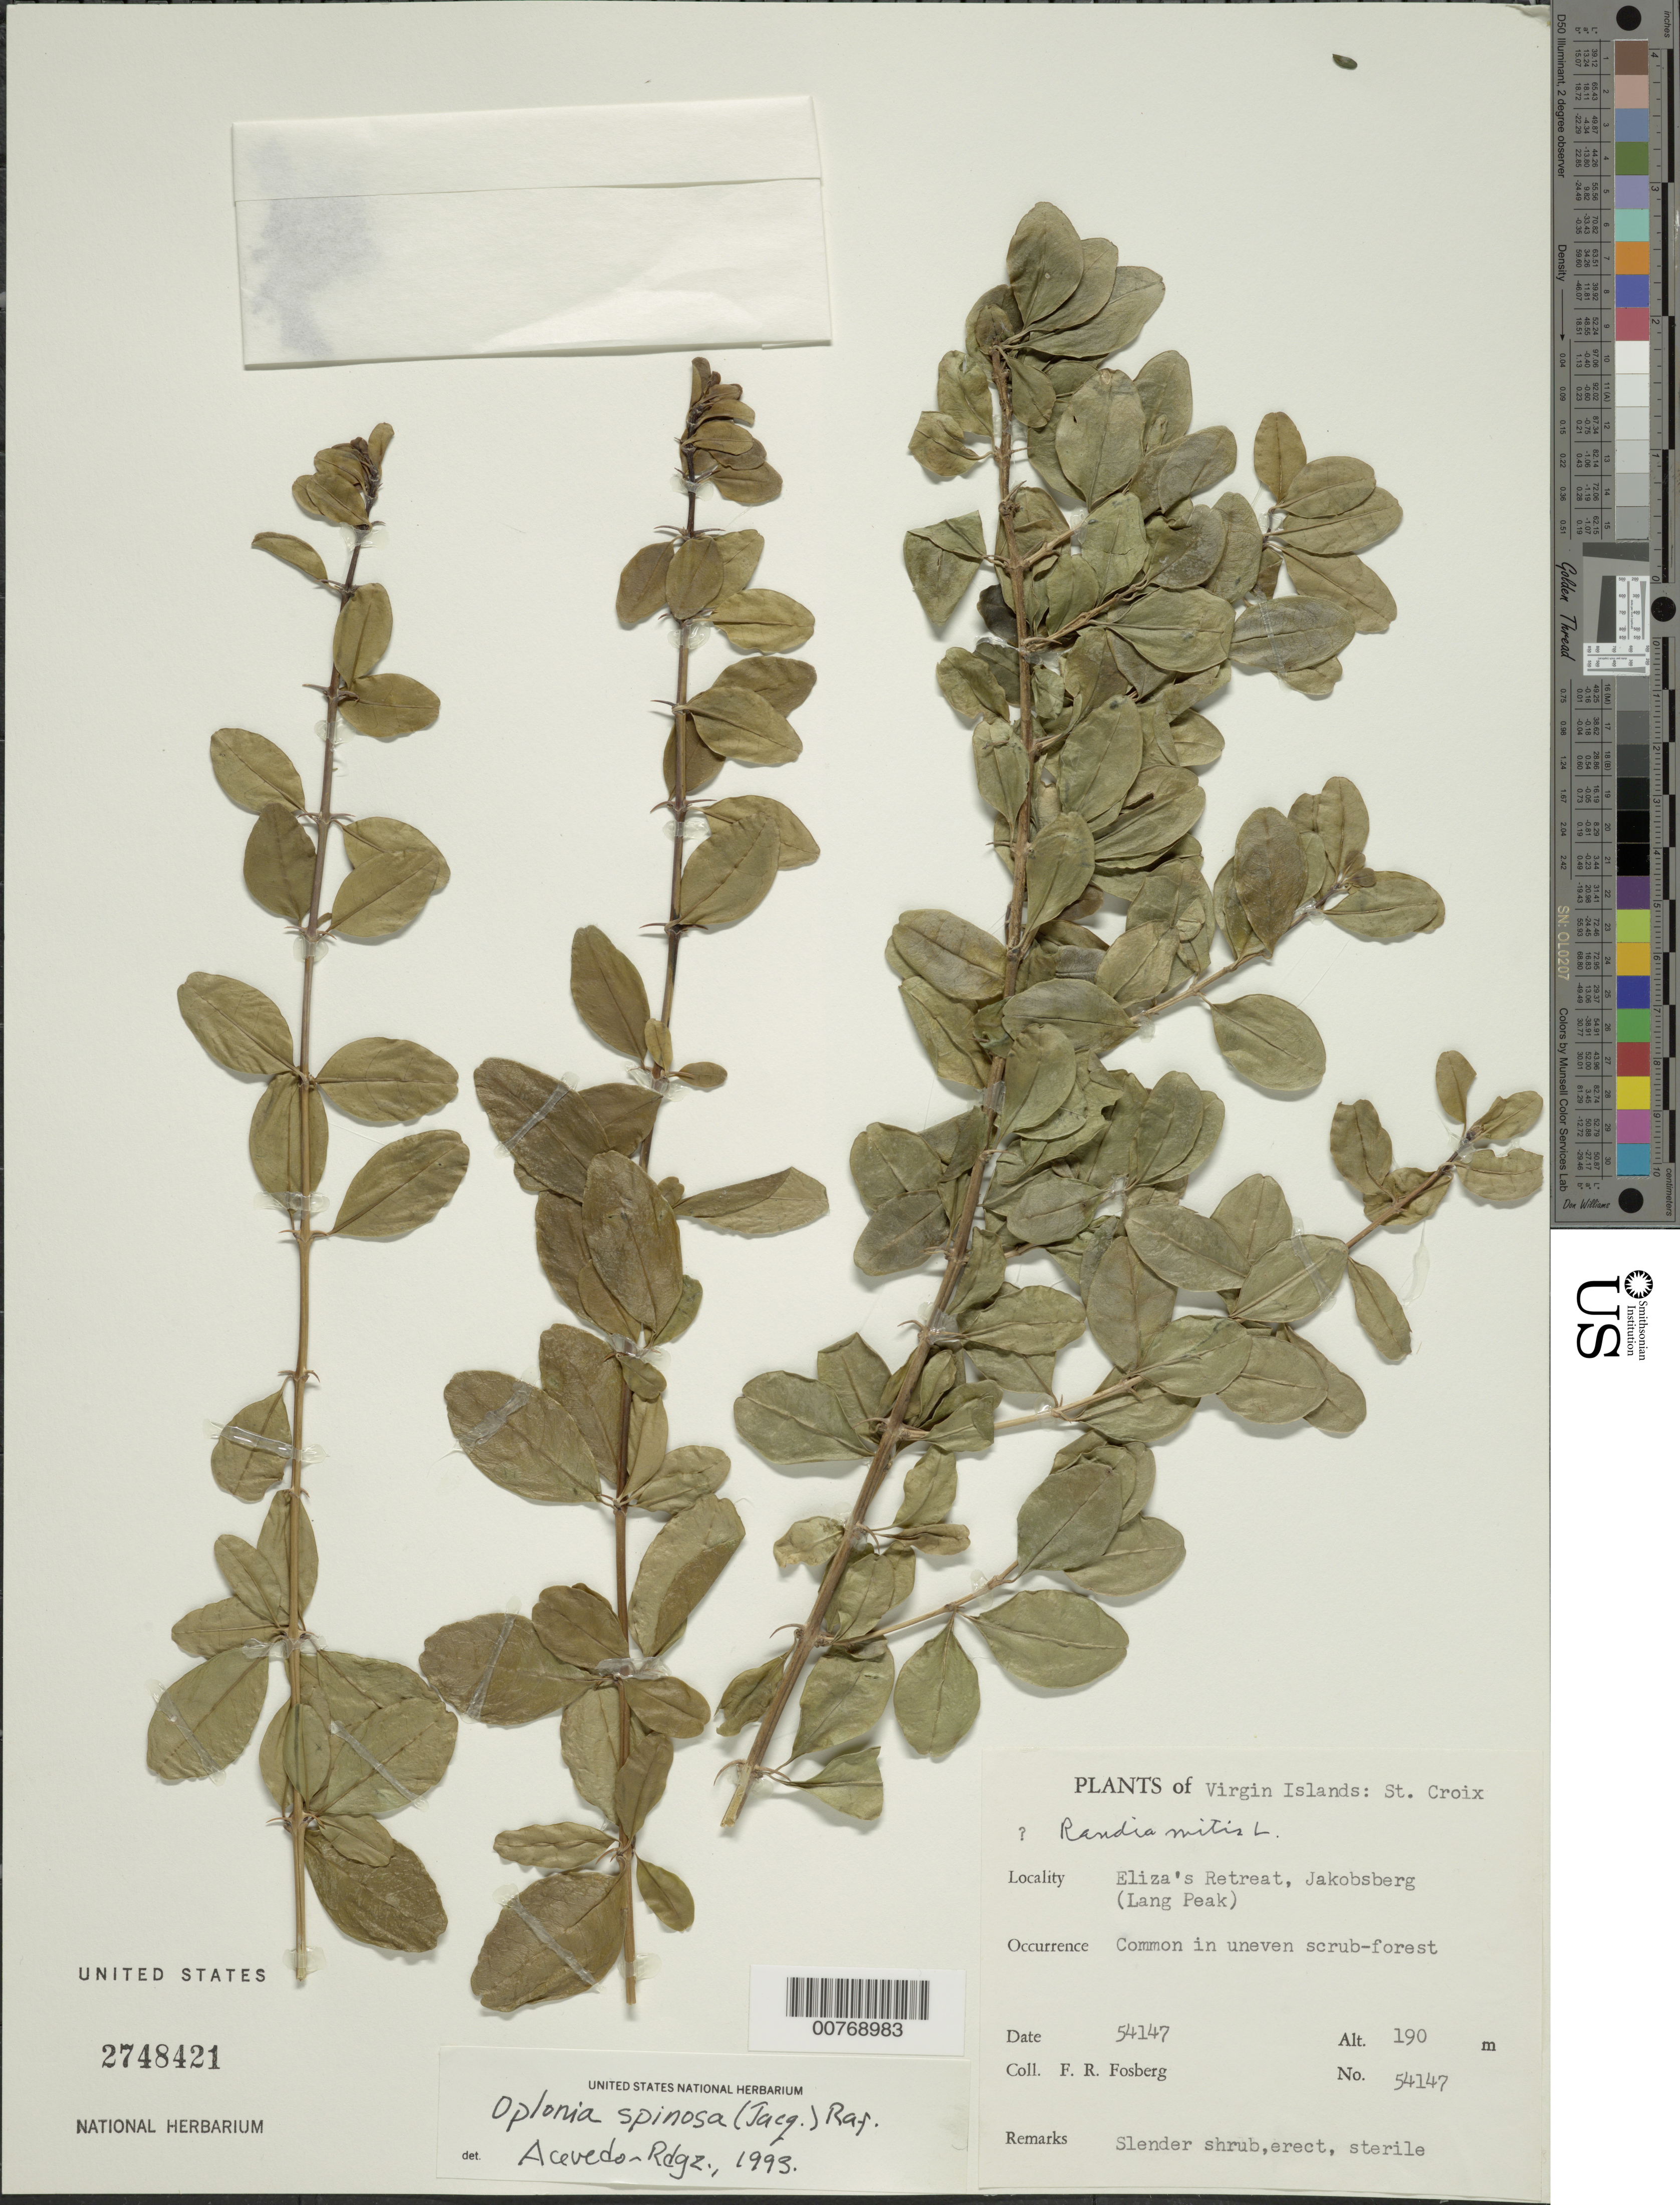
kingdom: Plantae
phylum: Tracheophyta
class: Magnoliopsida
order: Lamiales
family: Acanthaceae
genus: Oplonia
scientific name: Oplonia spinosa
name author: Raf.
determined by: Acevedo-Rodríguez, P., (BOT), Smithsonian Institution - National Museum of Natural History (UNITED STATES)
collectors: F. R. Fosberg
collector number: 54147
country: U.S. Virgin Islands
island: St. Croix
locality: Eliza's Retreat, Jakobsberg (Lang Peak)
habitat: Common in uneven scrub-forest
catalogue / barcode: US 2748421